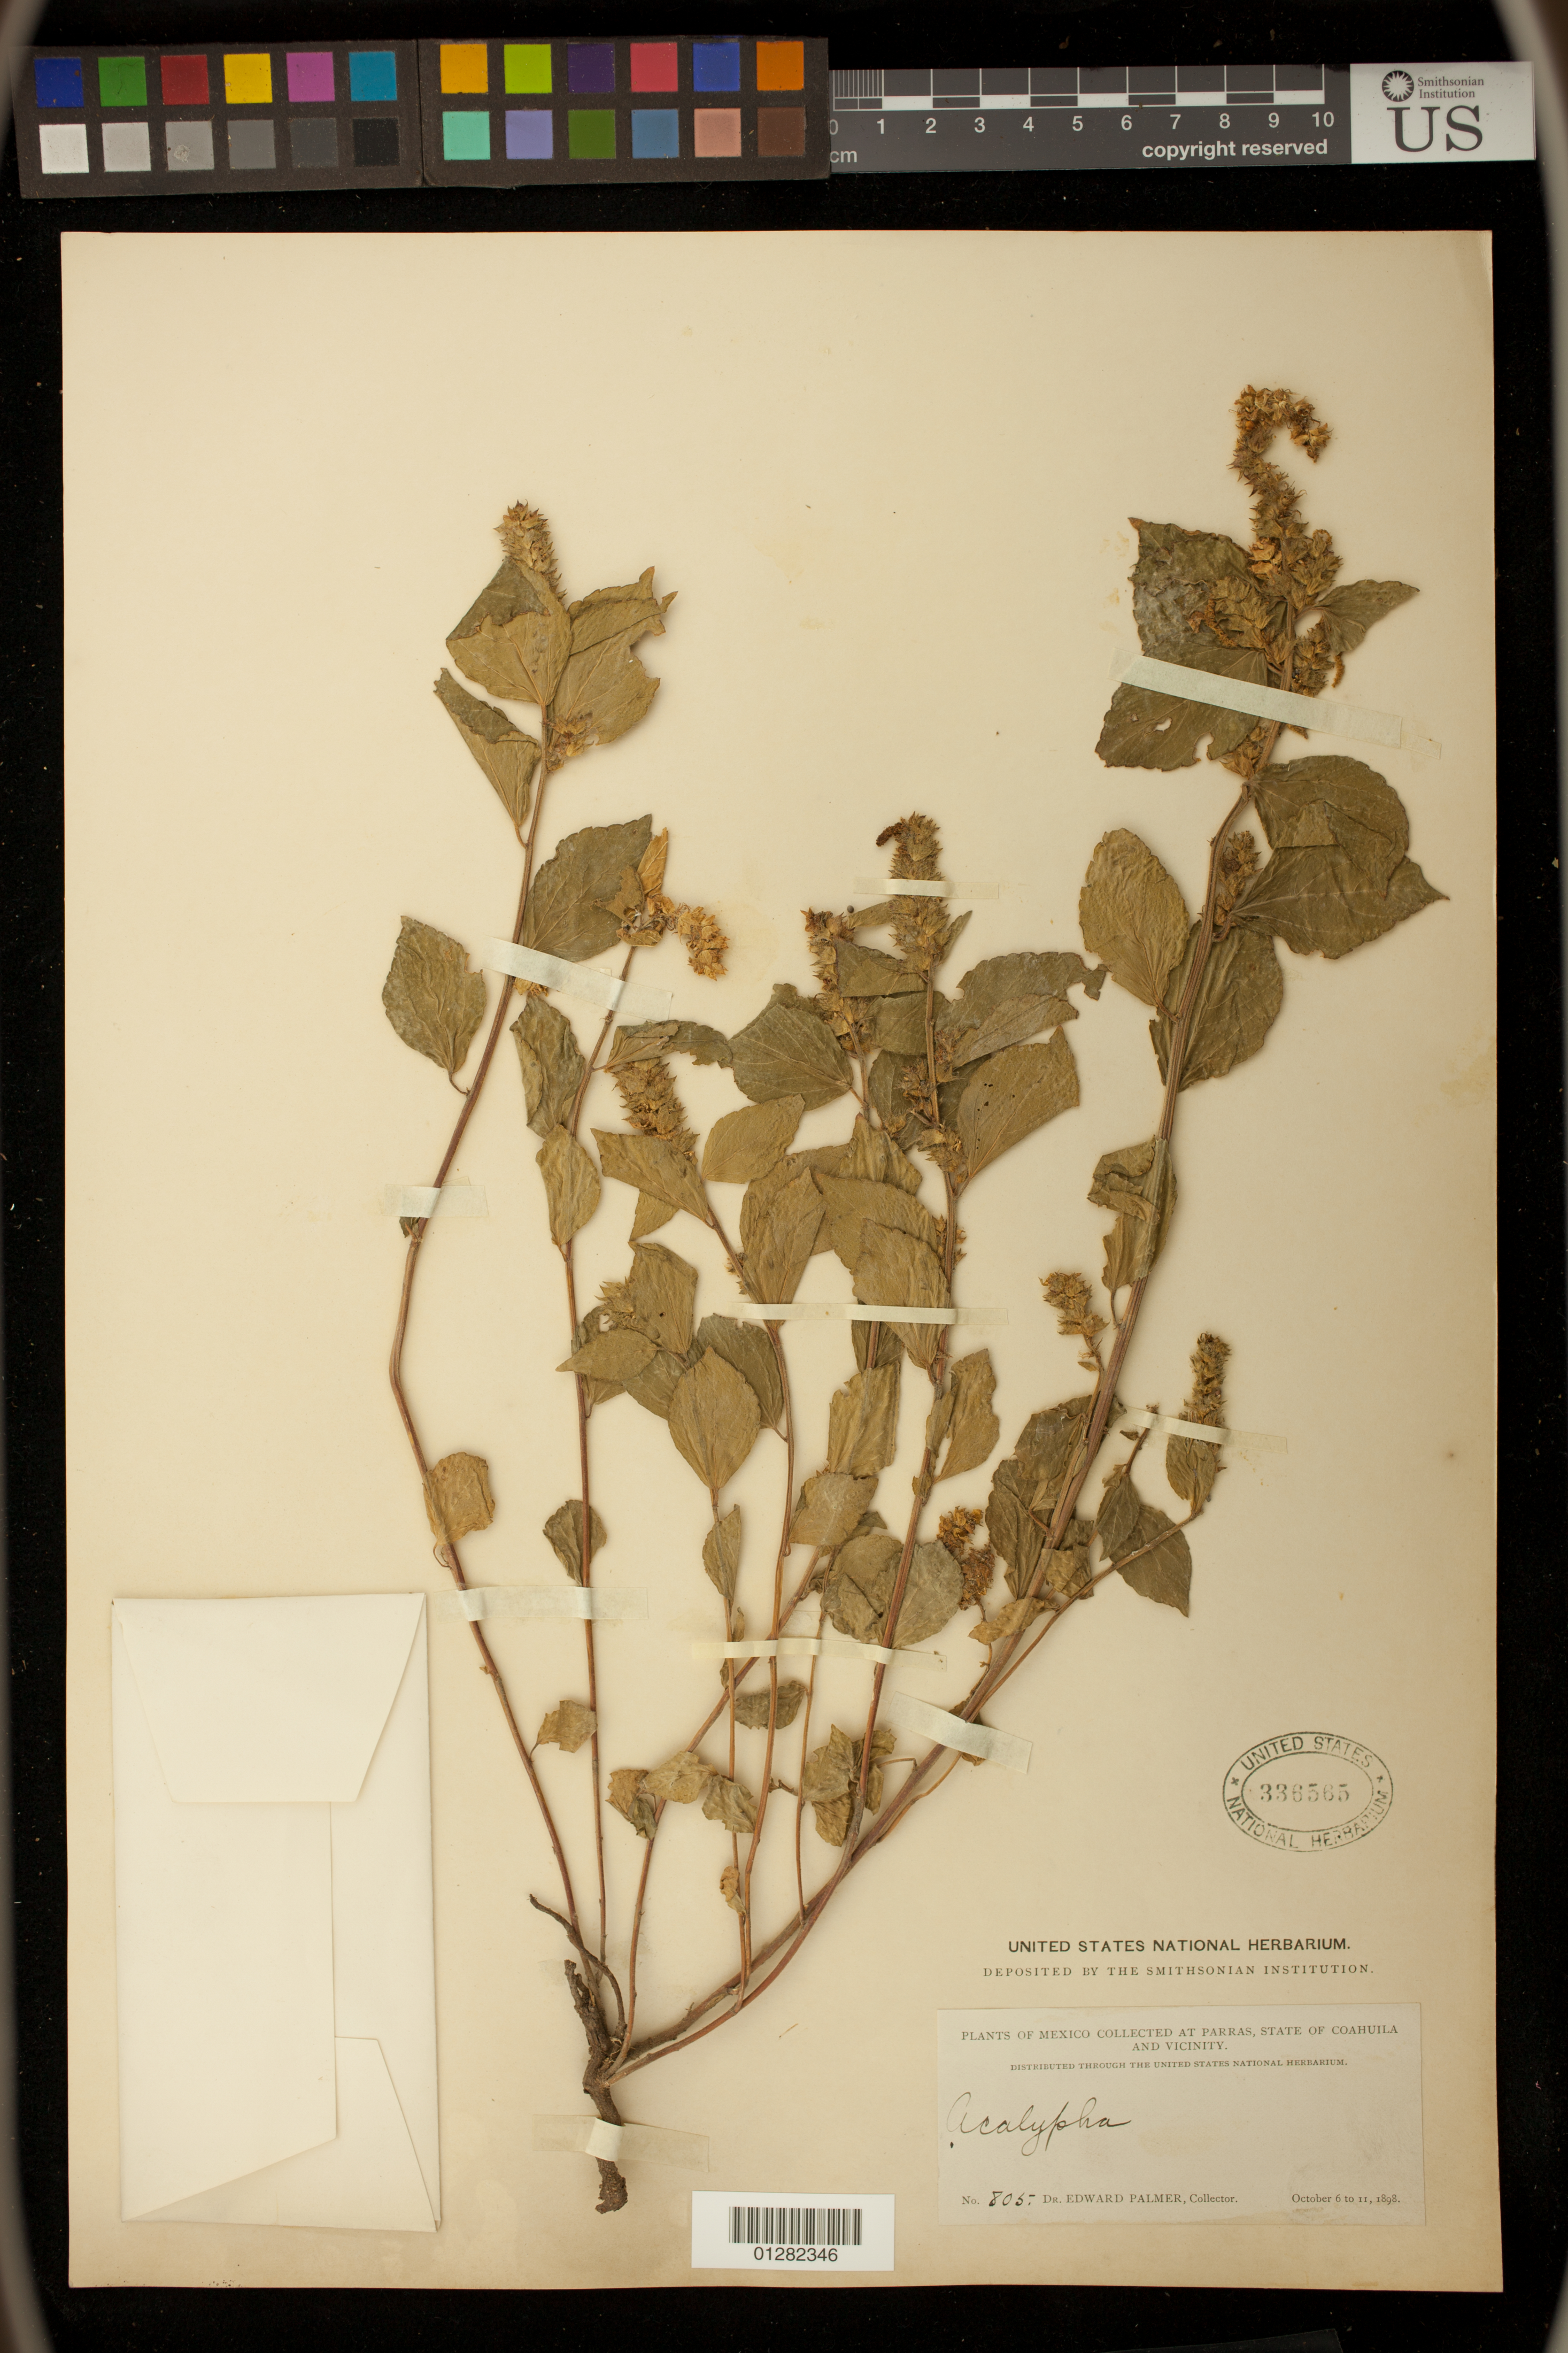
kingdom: Plantae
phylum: Tracheophyta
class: Magnoliopsida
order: Malpighiales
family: Euphorbiaceae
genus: Acalypha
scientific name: Acalypha phleoides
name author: Cav.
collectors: J. N. Rose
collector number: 805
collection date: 1898-10-06/1898-10-11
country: Mexico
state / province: Coahuila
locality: Parras and vicinity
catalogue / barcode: US 336565